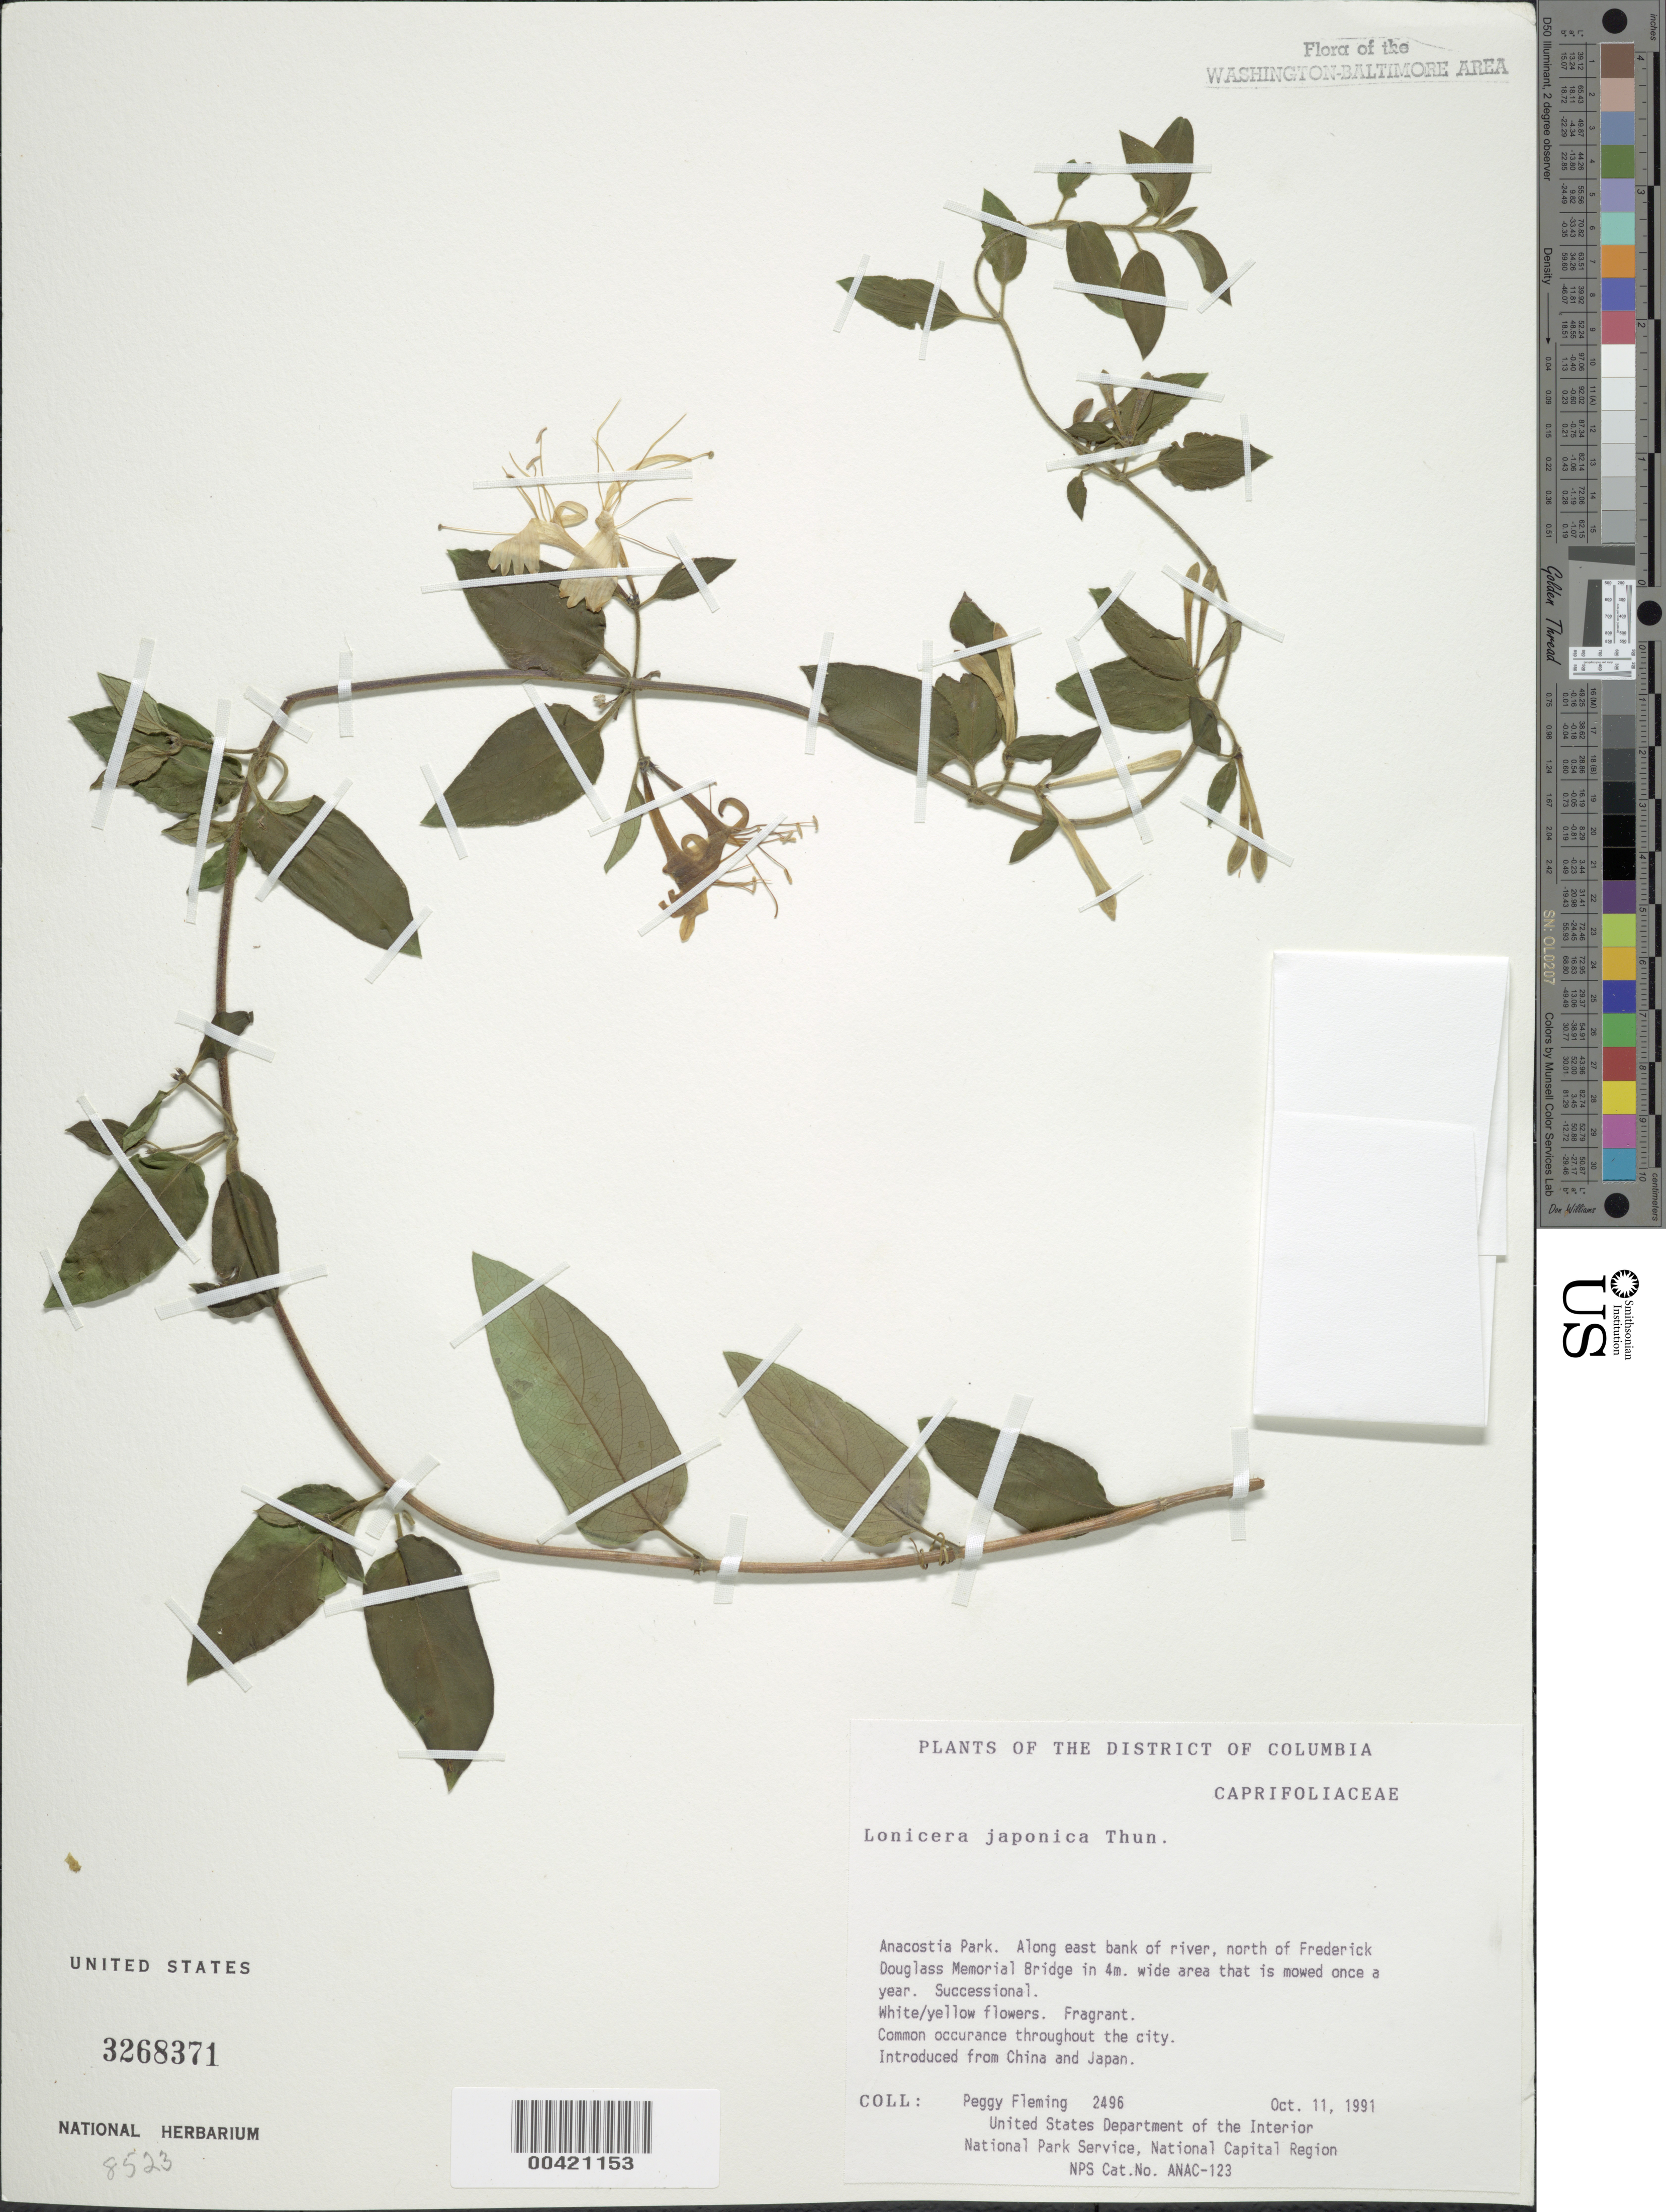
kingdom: Plantae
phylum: Tracheophyta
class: Magnoliopsida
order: Dipsacales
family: Caprifoliaceae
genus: Lonicera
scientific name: Lonicera japonica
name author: Thunb.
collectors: P. Fleming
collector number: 2496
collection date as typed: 11 Oct 1991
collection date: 1991-10-11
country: United States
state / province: District of Columbia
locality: Anacostia Park, E bank of River, N of Frederick Douglass Memorial Bridge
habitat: Sucessional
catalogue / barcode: US 3268371